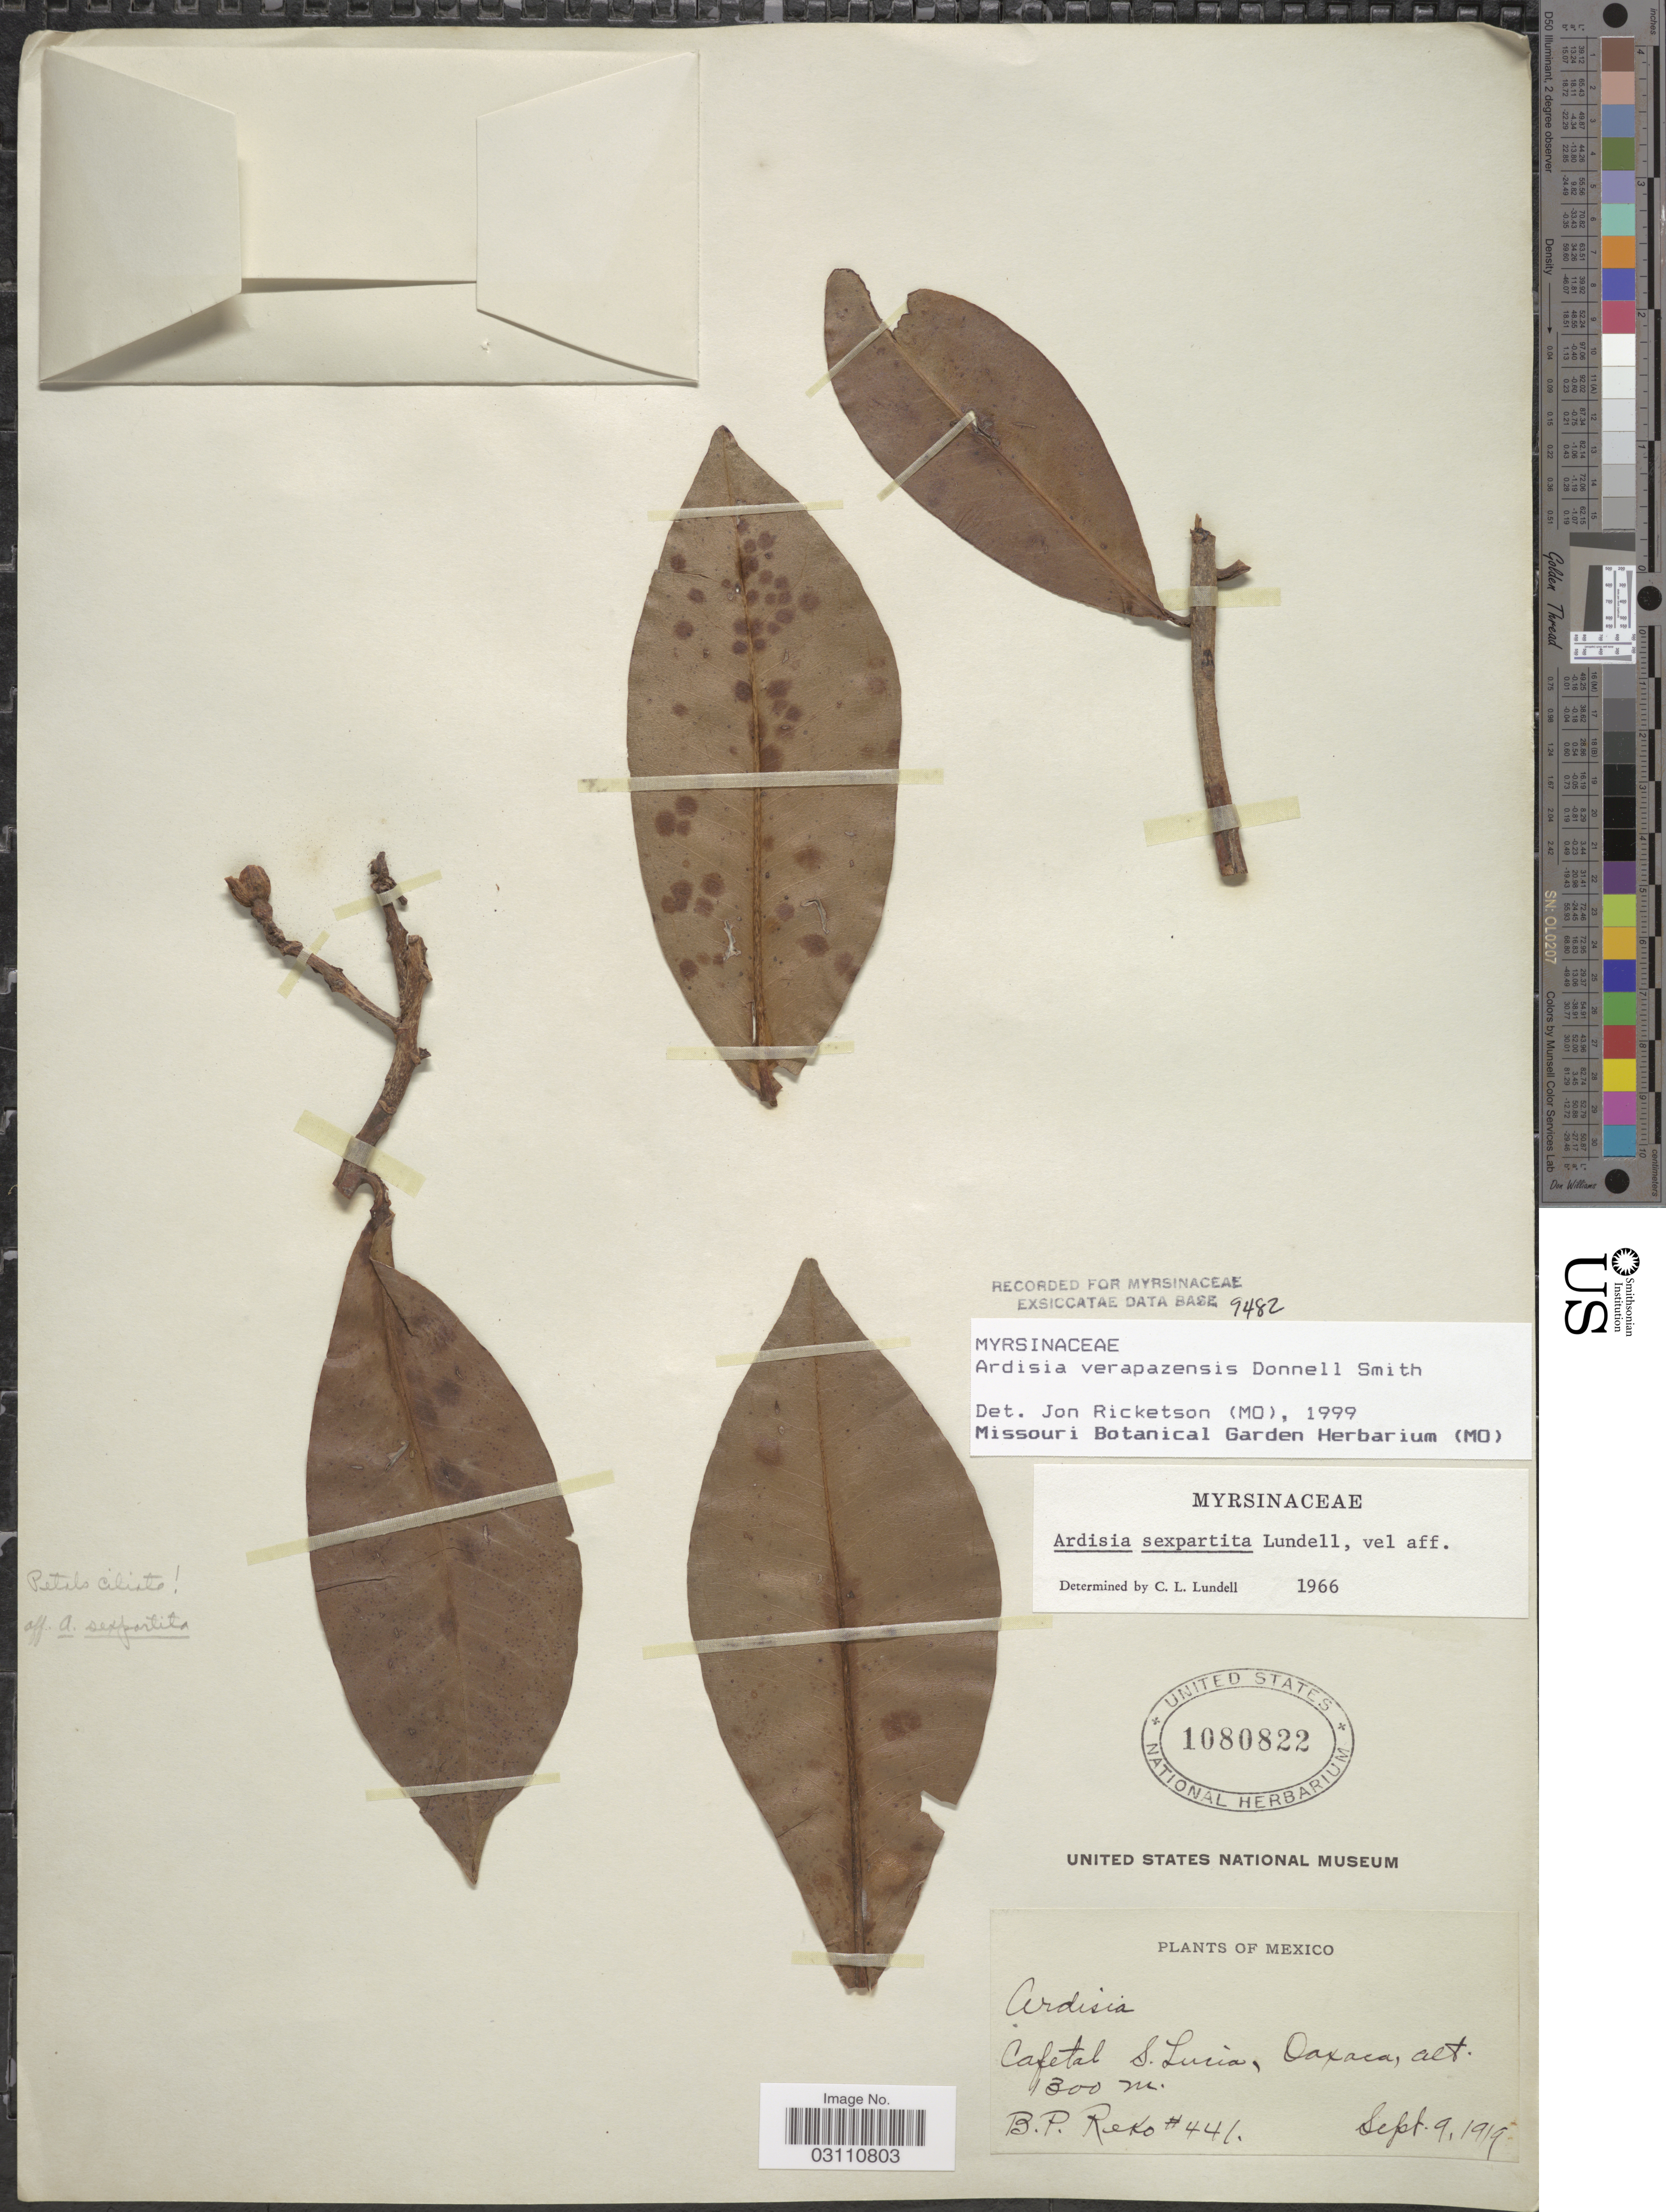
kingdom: Plantae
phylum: Tracheophyta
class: Magnoliopsida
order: Ericales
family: Primulaceae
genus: Ardisia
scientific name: Ardisia verapazensis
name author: Donn. Sm.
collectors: B. P. Reko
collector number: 441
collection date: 1919-09-09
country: Mexico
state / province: Oaxaca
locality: Cafetal S. Lucia.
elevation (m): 1300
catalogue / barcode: US 1080822